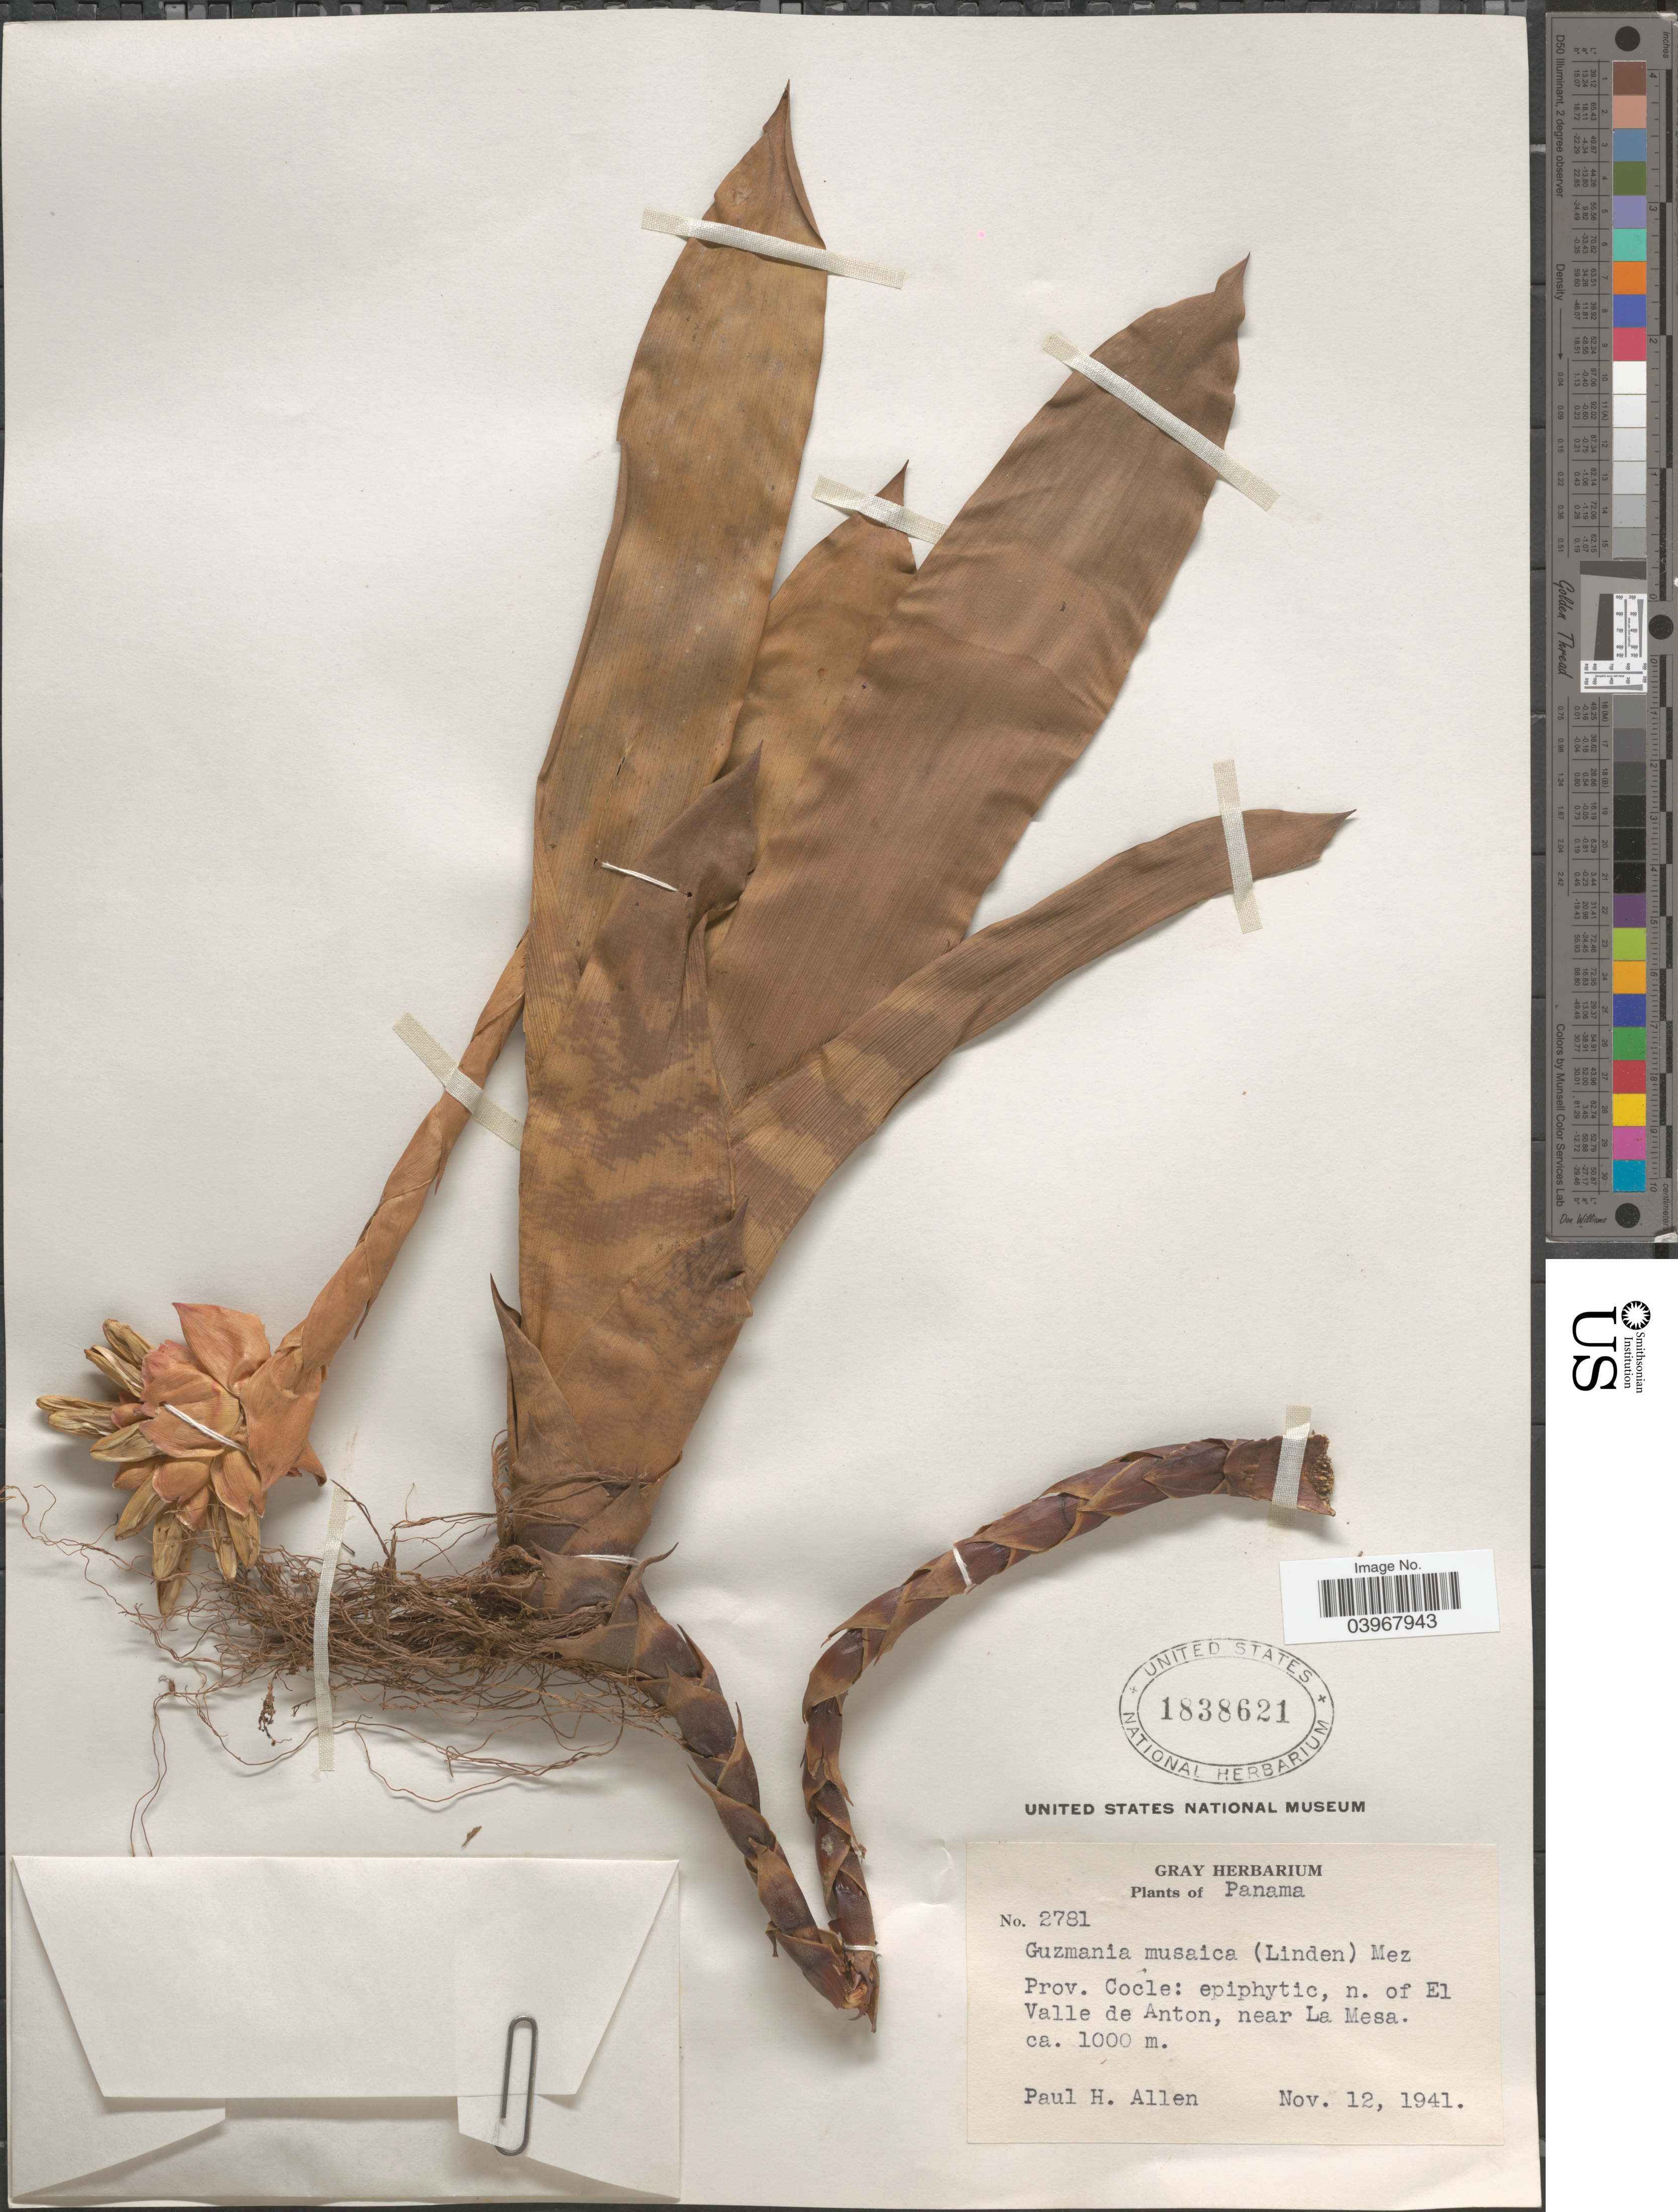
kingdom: Plantae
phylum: Tracheophyta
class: Liliopsida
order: Poales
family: Bromeliaceae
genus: Guzmania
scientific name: Guzmania musaica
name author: (Linden & André) Mez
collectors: P. H. Allen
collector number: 2781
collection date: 1941-11-12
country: Panama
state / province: Cocle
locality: N. of El Valle de Anton, near La Mesa.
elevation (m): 1000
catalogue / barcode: US 1838621